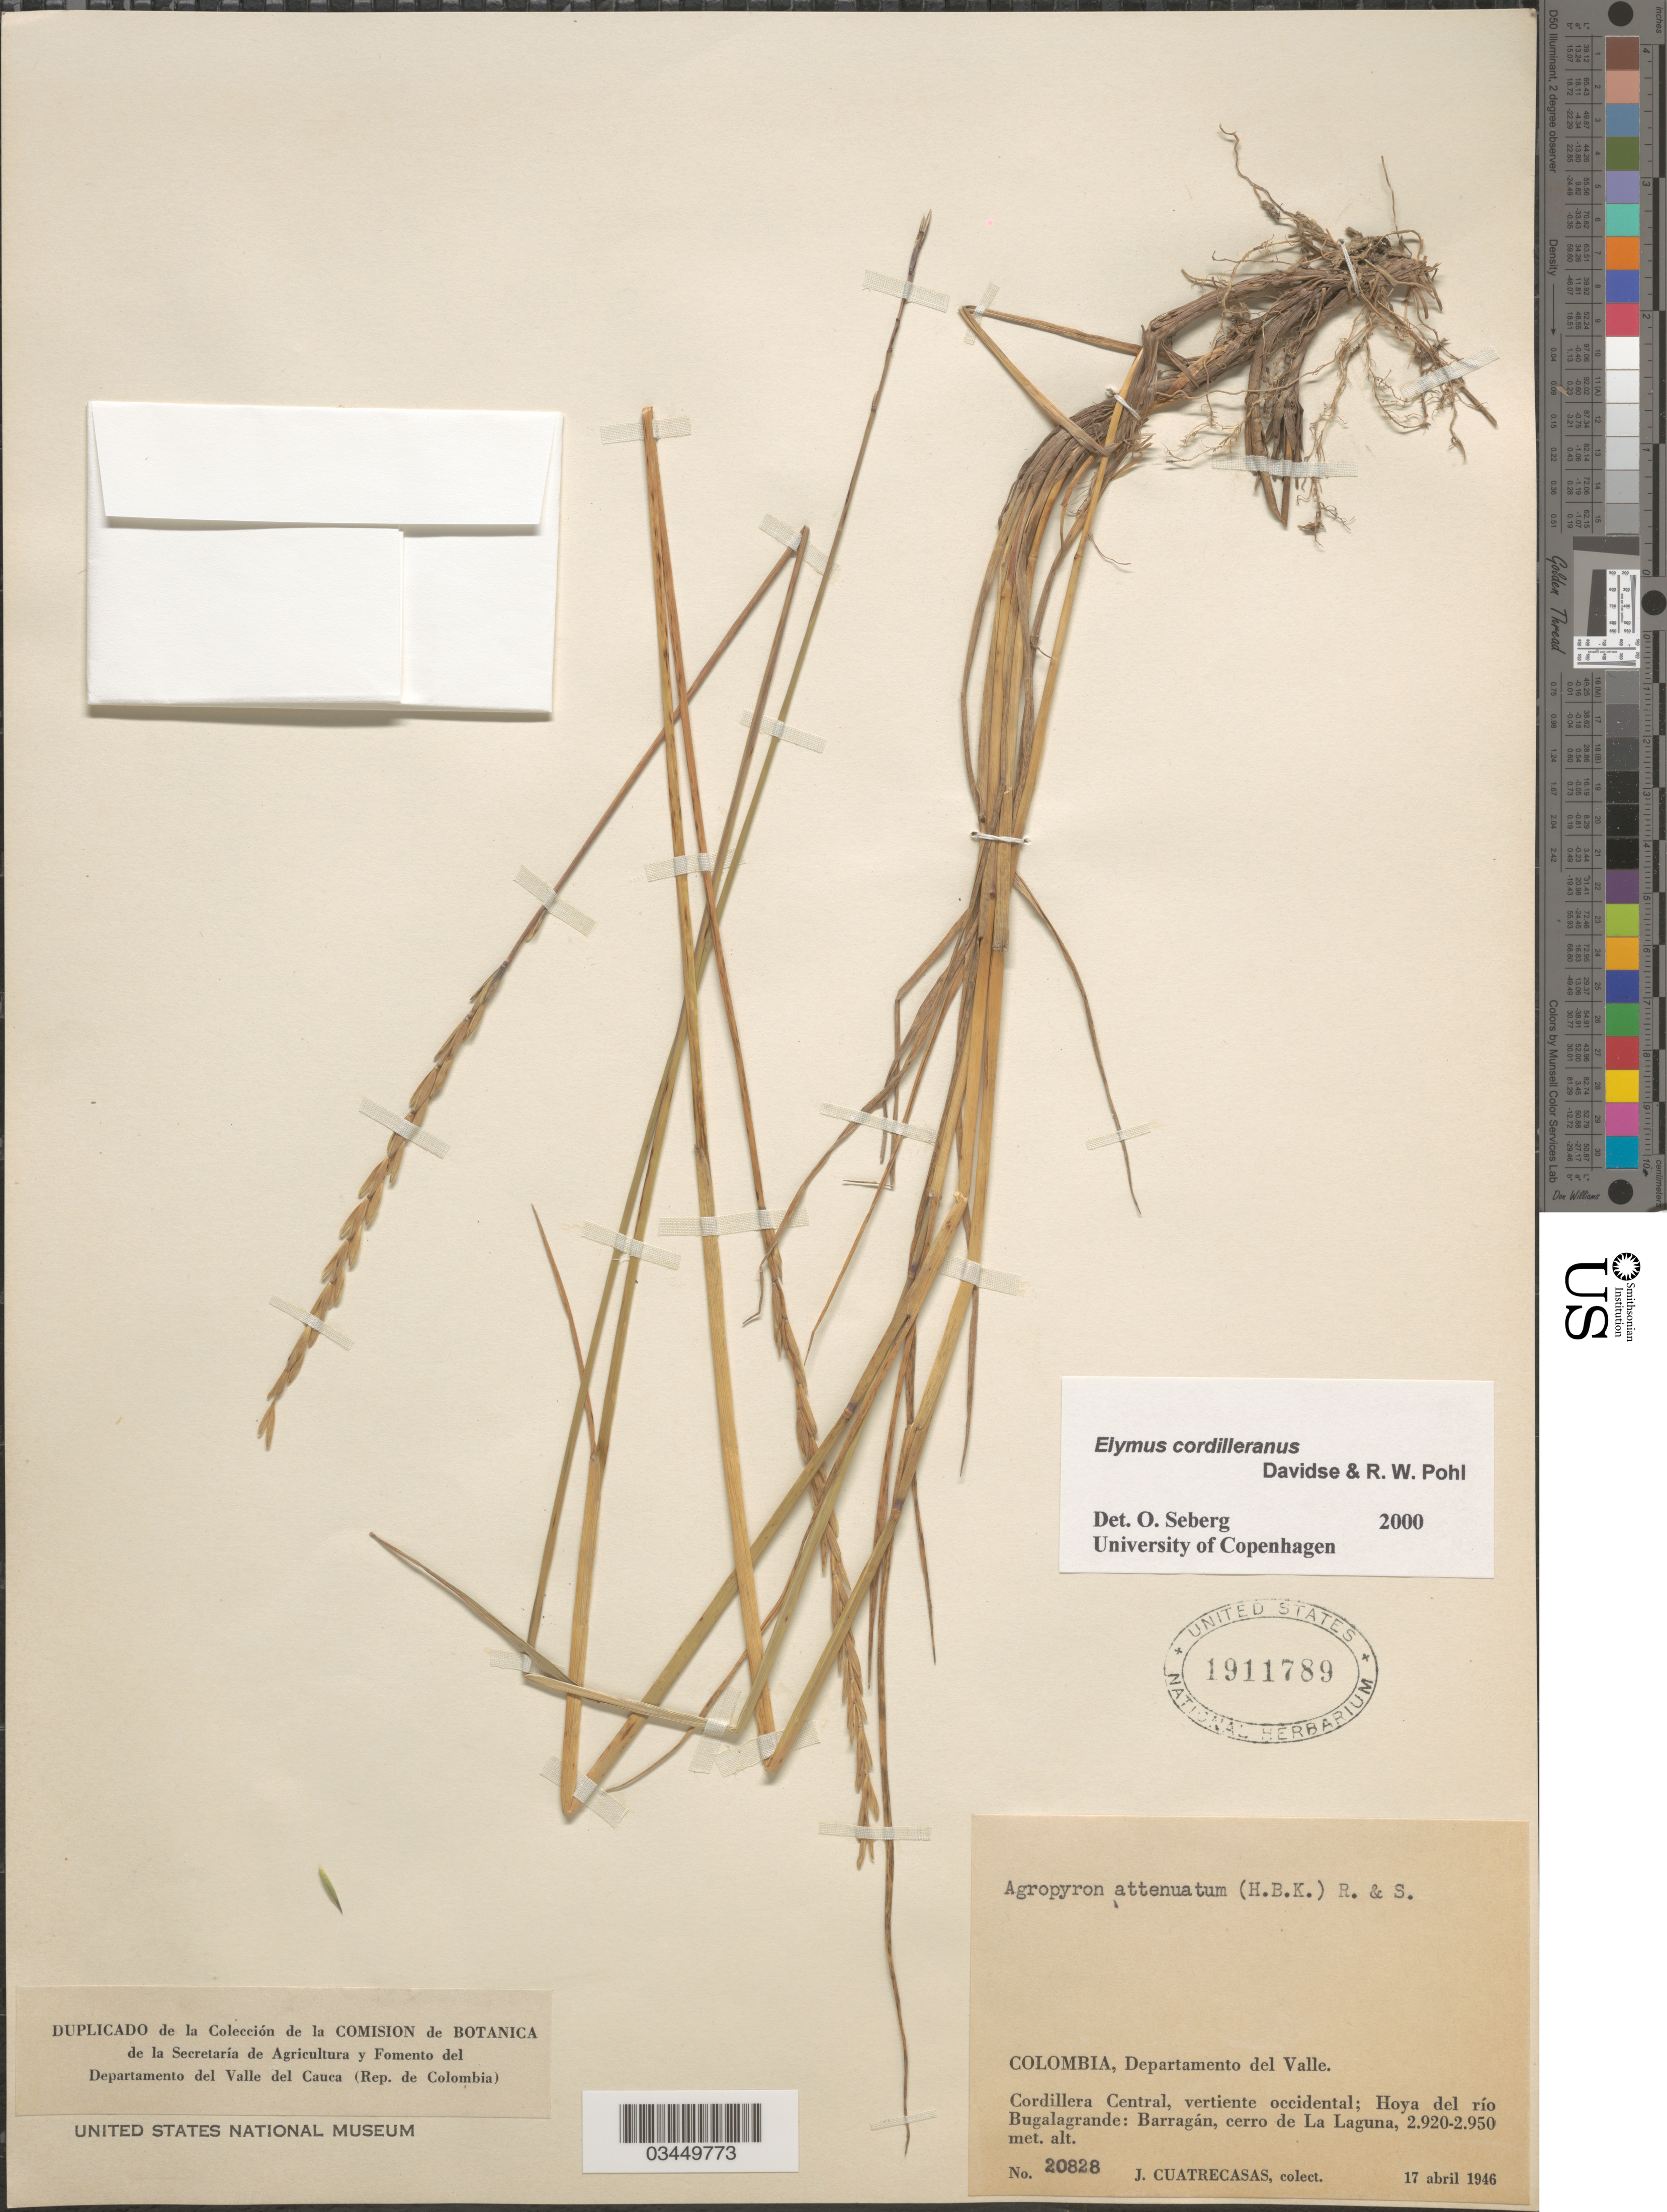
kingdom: Plantae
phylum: Tracheophyta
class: Liliopsida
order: Poales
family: Poaceae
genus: Elymus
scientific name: Elymus cordilleranus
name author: Davidse & R.W. Pohl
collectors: J. Cuatrecasas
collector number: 20828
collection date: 1946-04-17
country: Colombia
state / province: Valle del Cauca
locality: Departamento del Valle. Cordillera Central. vertiente occidental; Hoya del río Bugalagrande: Barragán, cerro de La Laguna.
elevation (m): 2920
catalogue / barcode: US 1911789